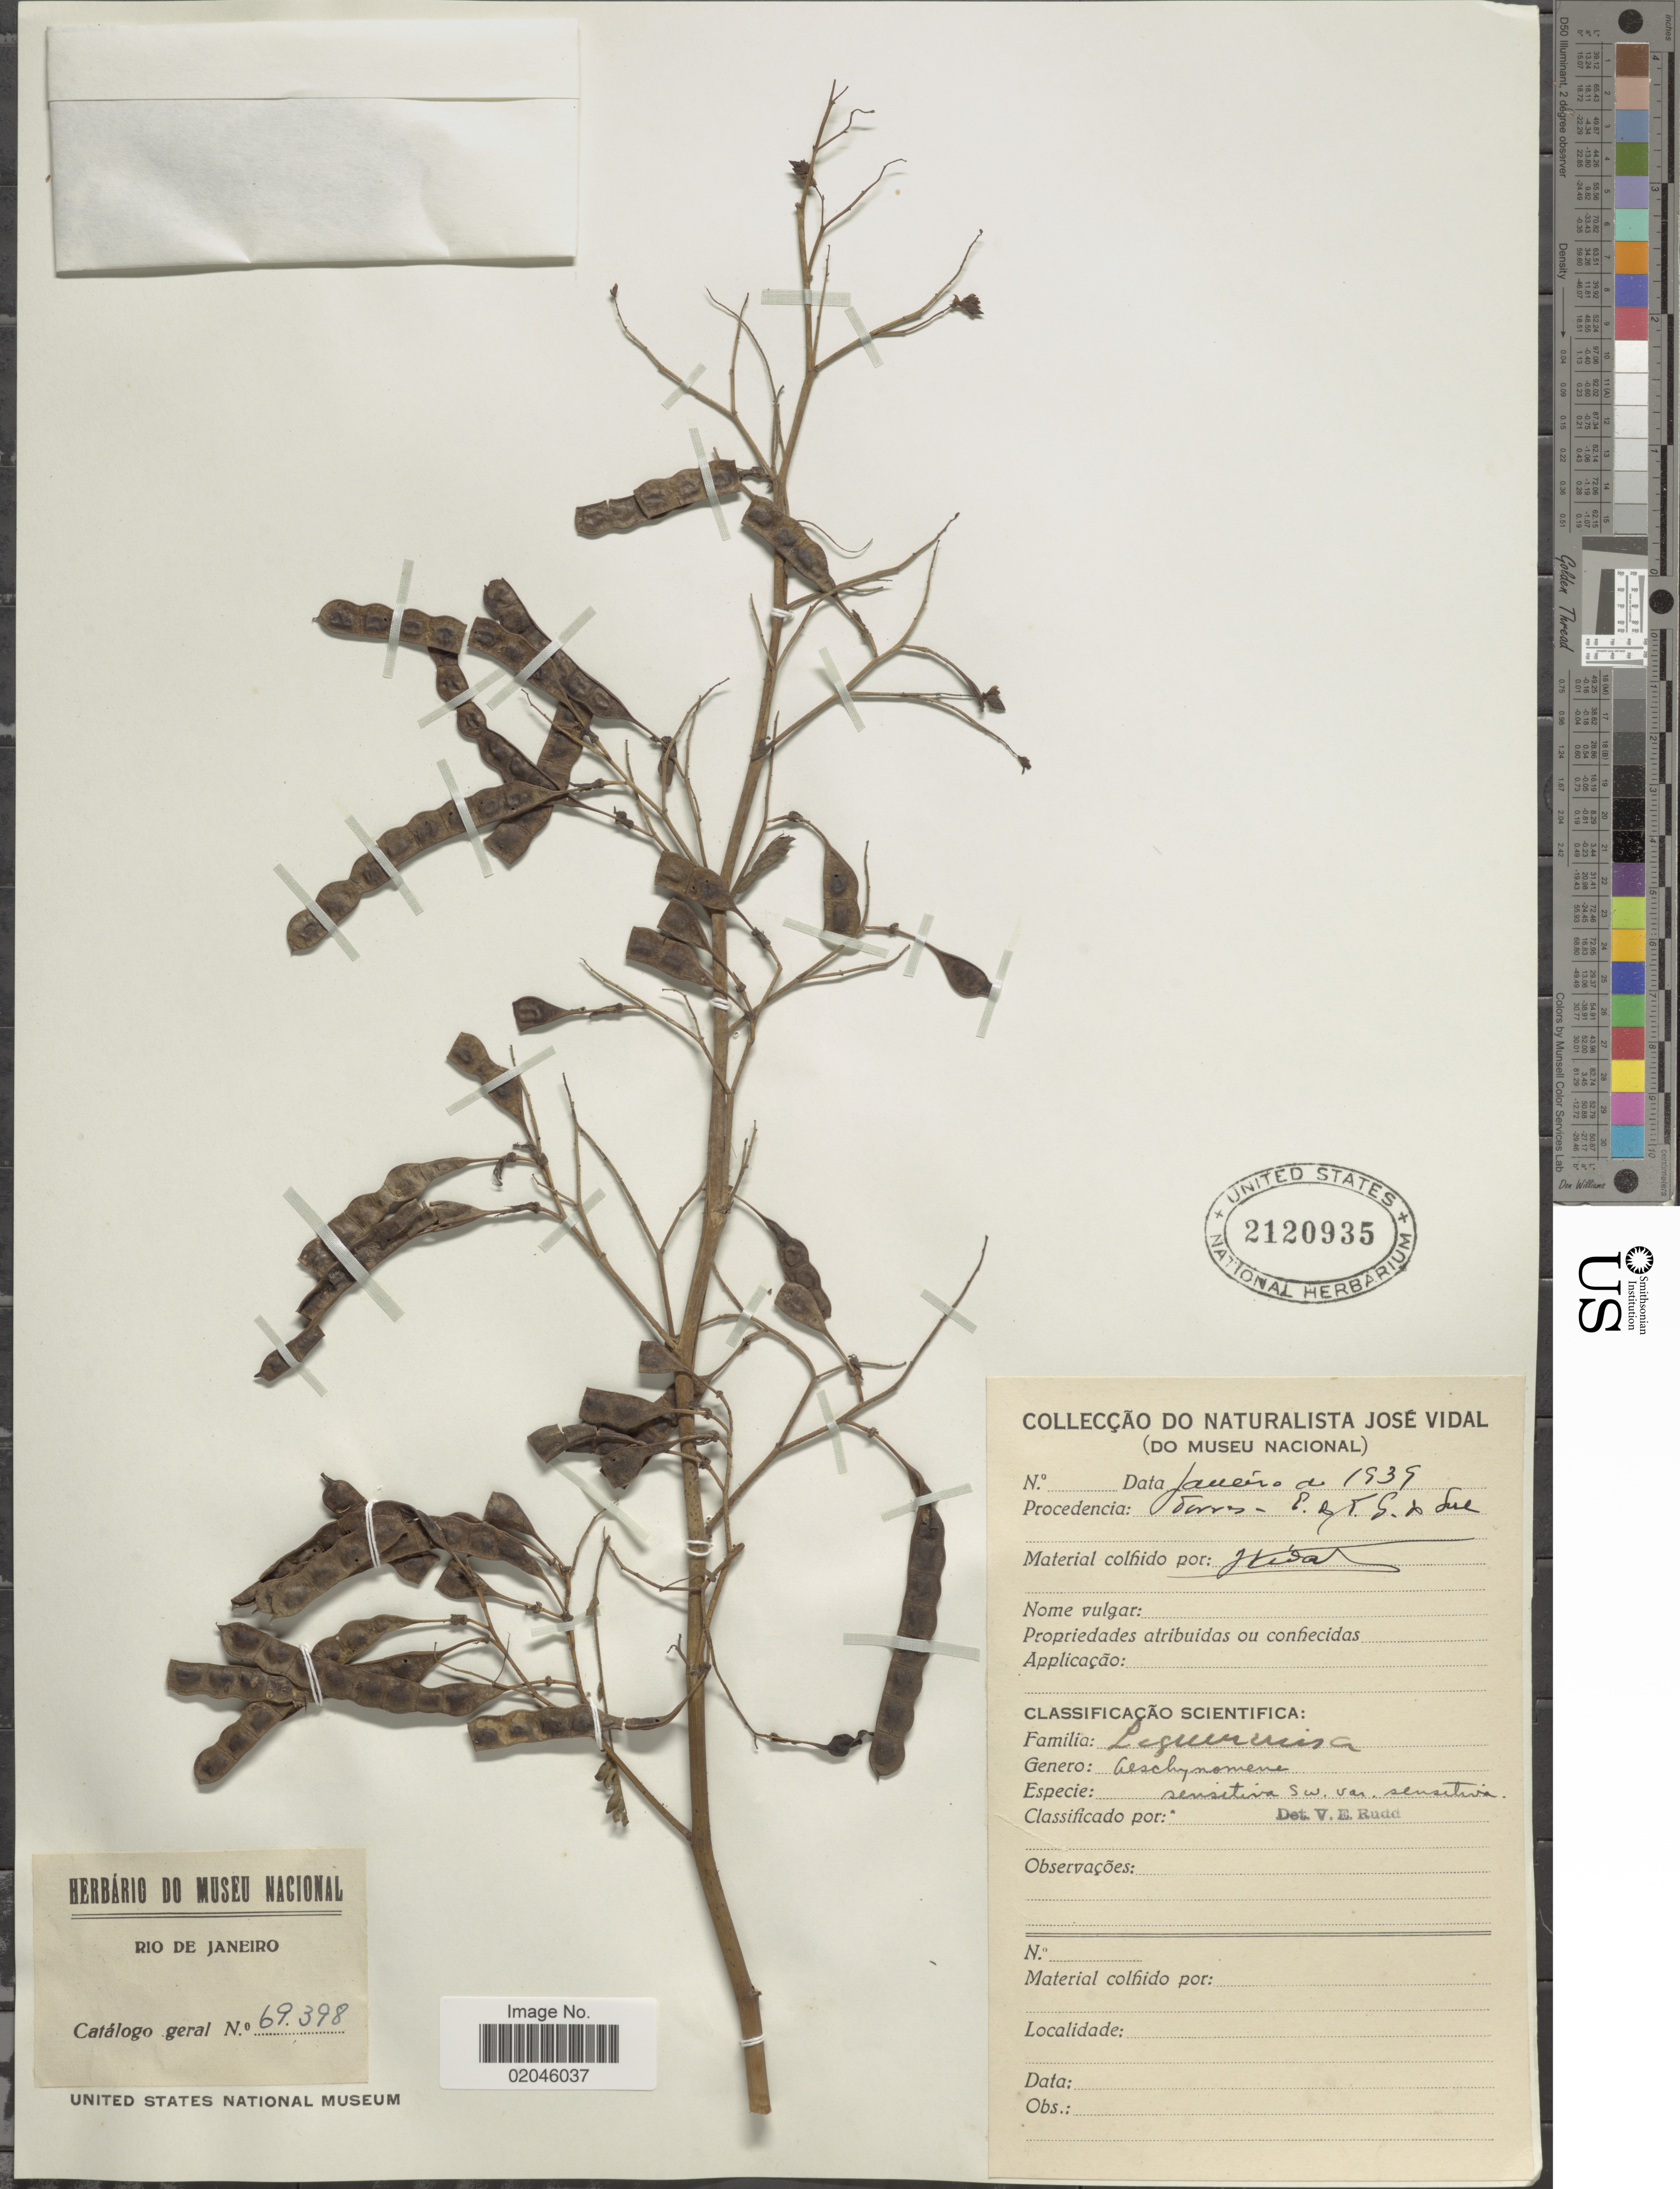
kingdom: Plantae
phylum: Tracheophyta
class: Magnoliopsida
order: Fabales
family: Fabaceae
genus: Aeschynomene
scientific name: Aeschynomene sensitiva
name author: Sw.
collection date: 1939-01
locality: Torres - E. B.T.G. jare [interpreted]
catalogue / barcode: US 2120935